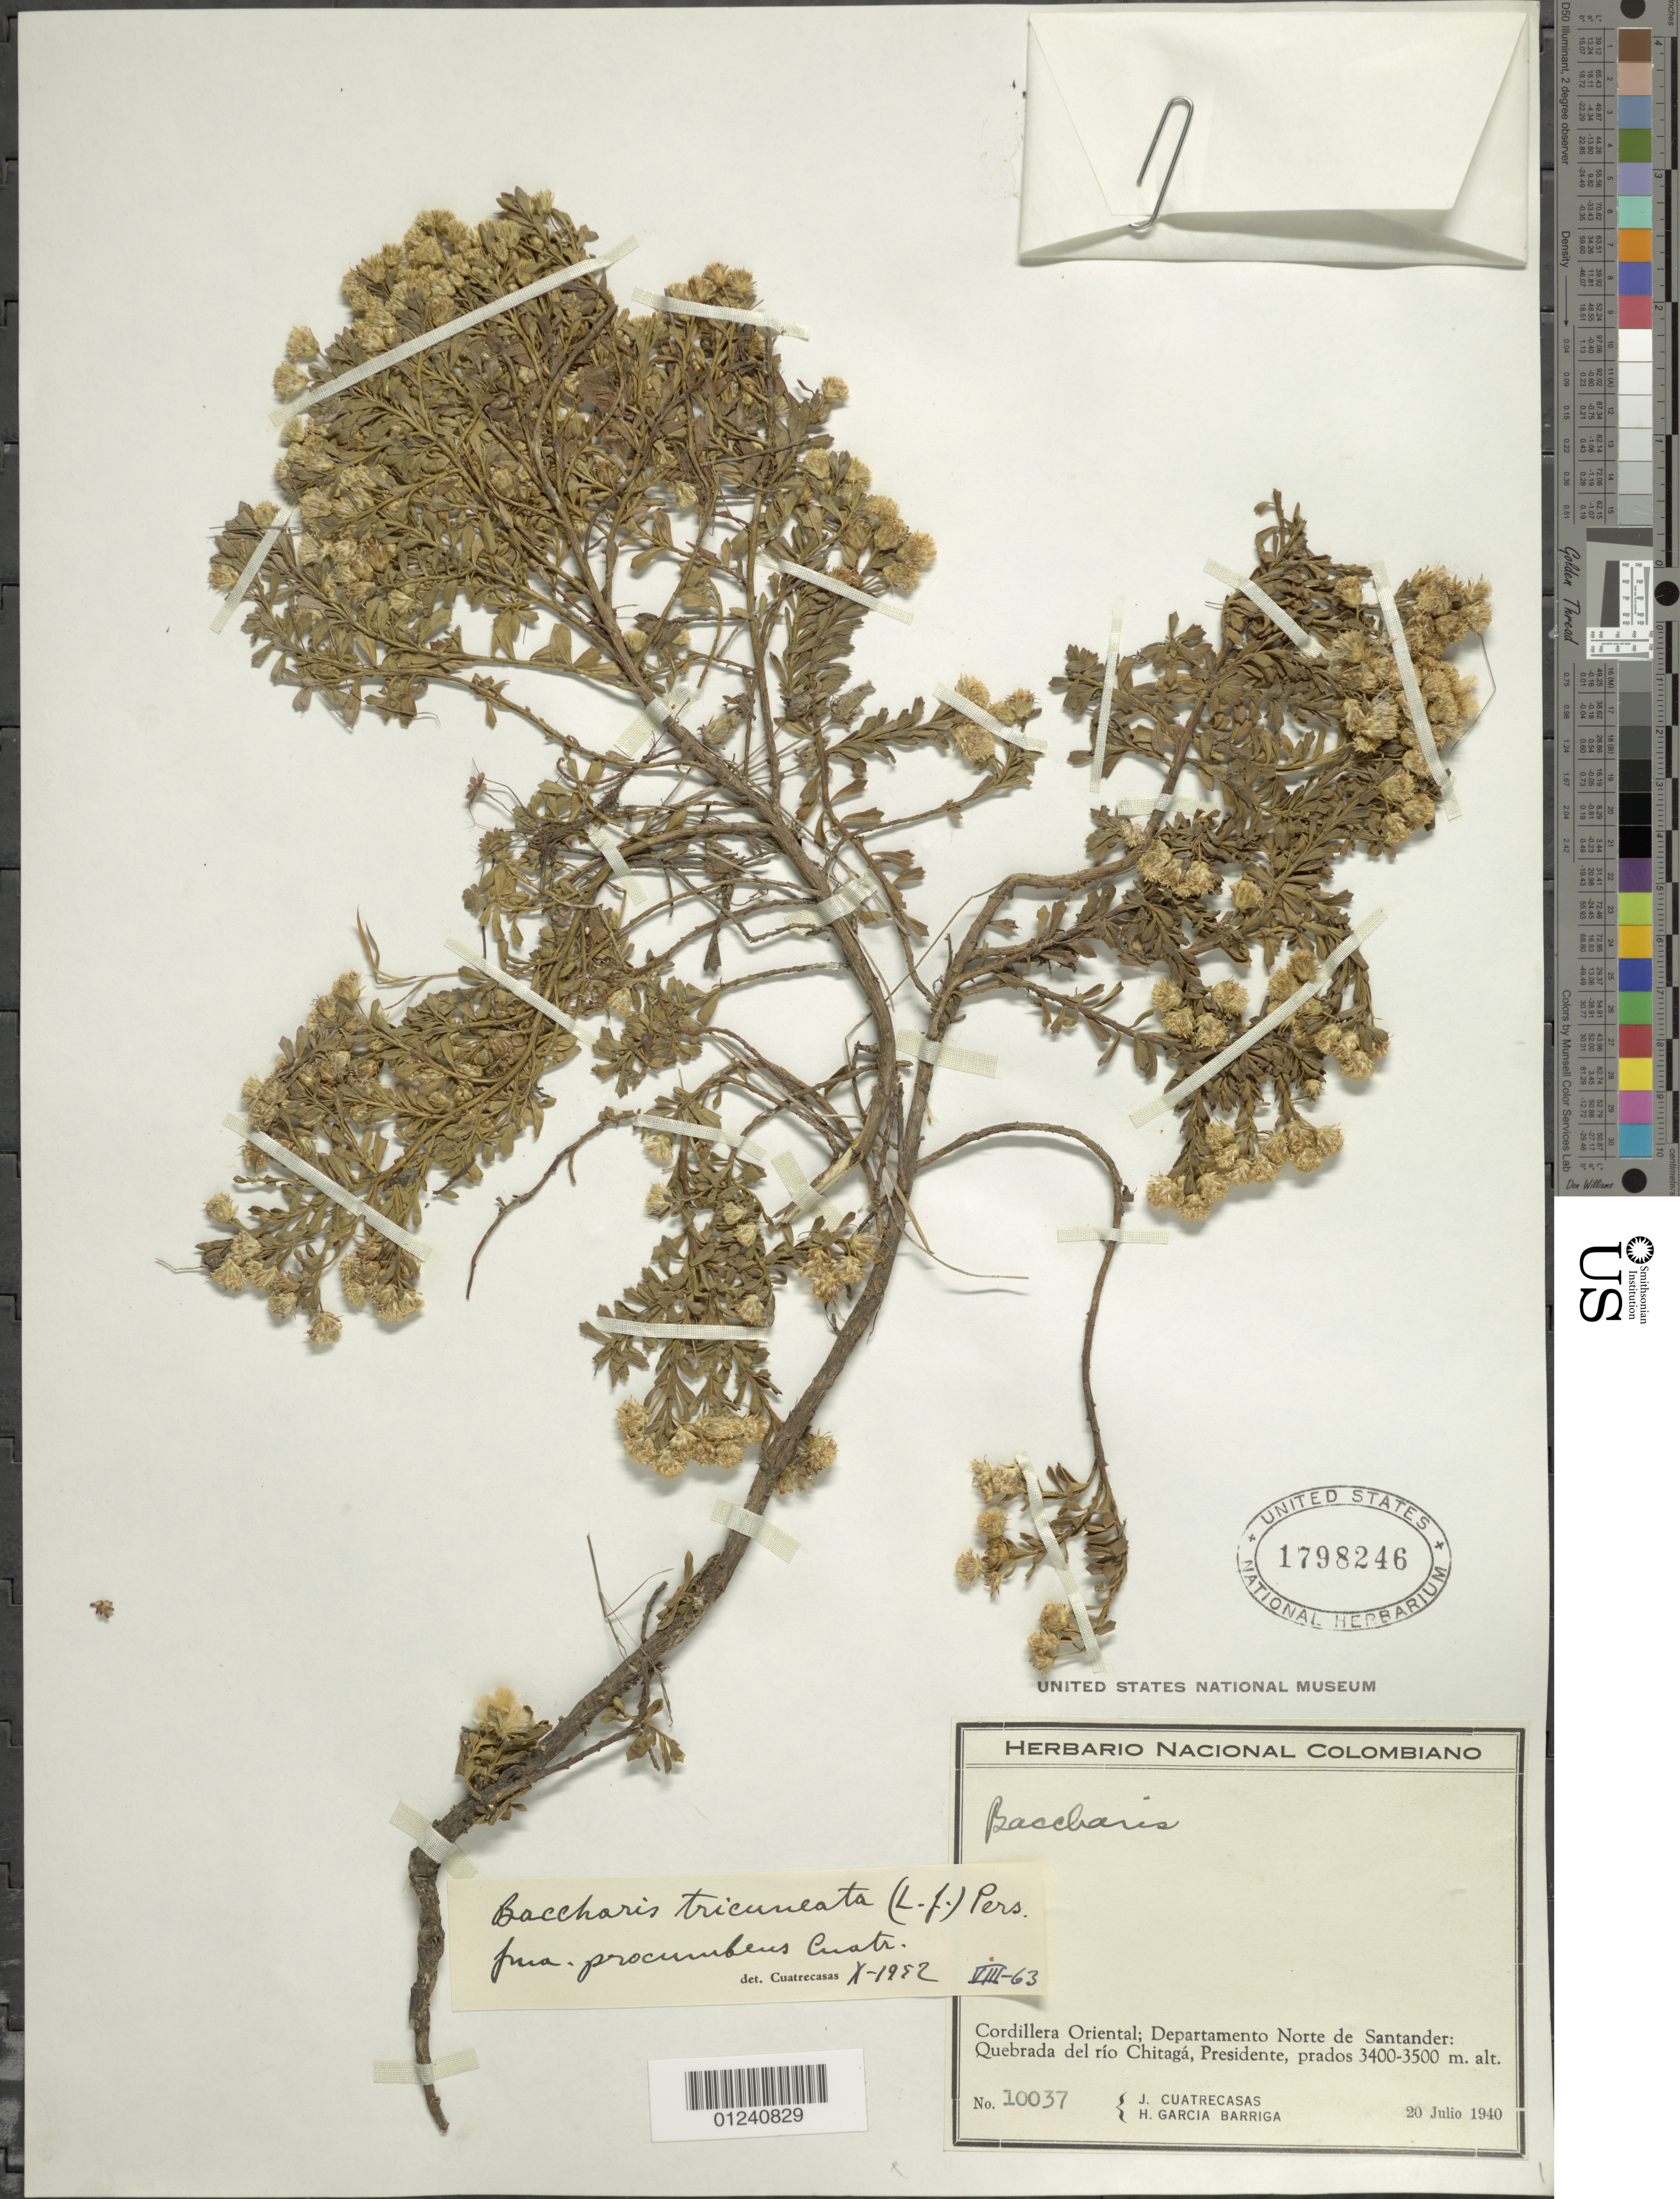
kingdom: Plantae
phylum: Tracheophyta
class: Magnoliopsida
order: Asterales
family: Asteraceae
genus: Baccharis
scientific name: Baccharis tricuneata f. procumbens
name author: Cuatrec.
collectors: J. Cuatrecasas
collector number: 10037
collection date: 1940-07-20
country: Colombia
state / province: Norte de Santander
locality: Cordillera Oriental; Quebrada del río Chitagá, Presidente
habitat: prados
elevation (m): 3400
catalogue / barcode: US 1798246